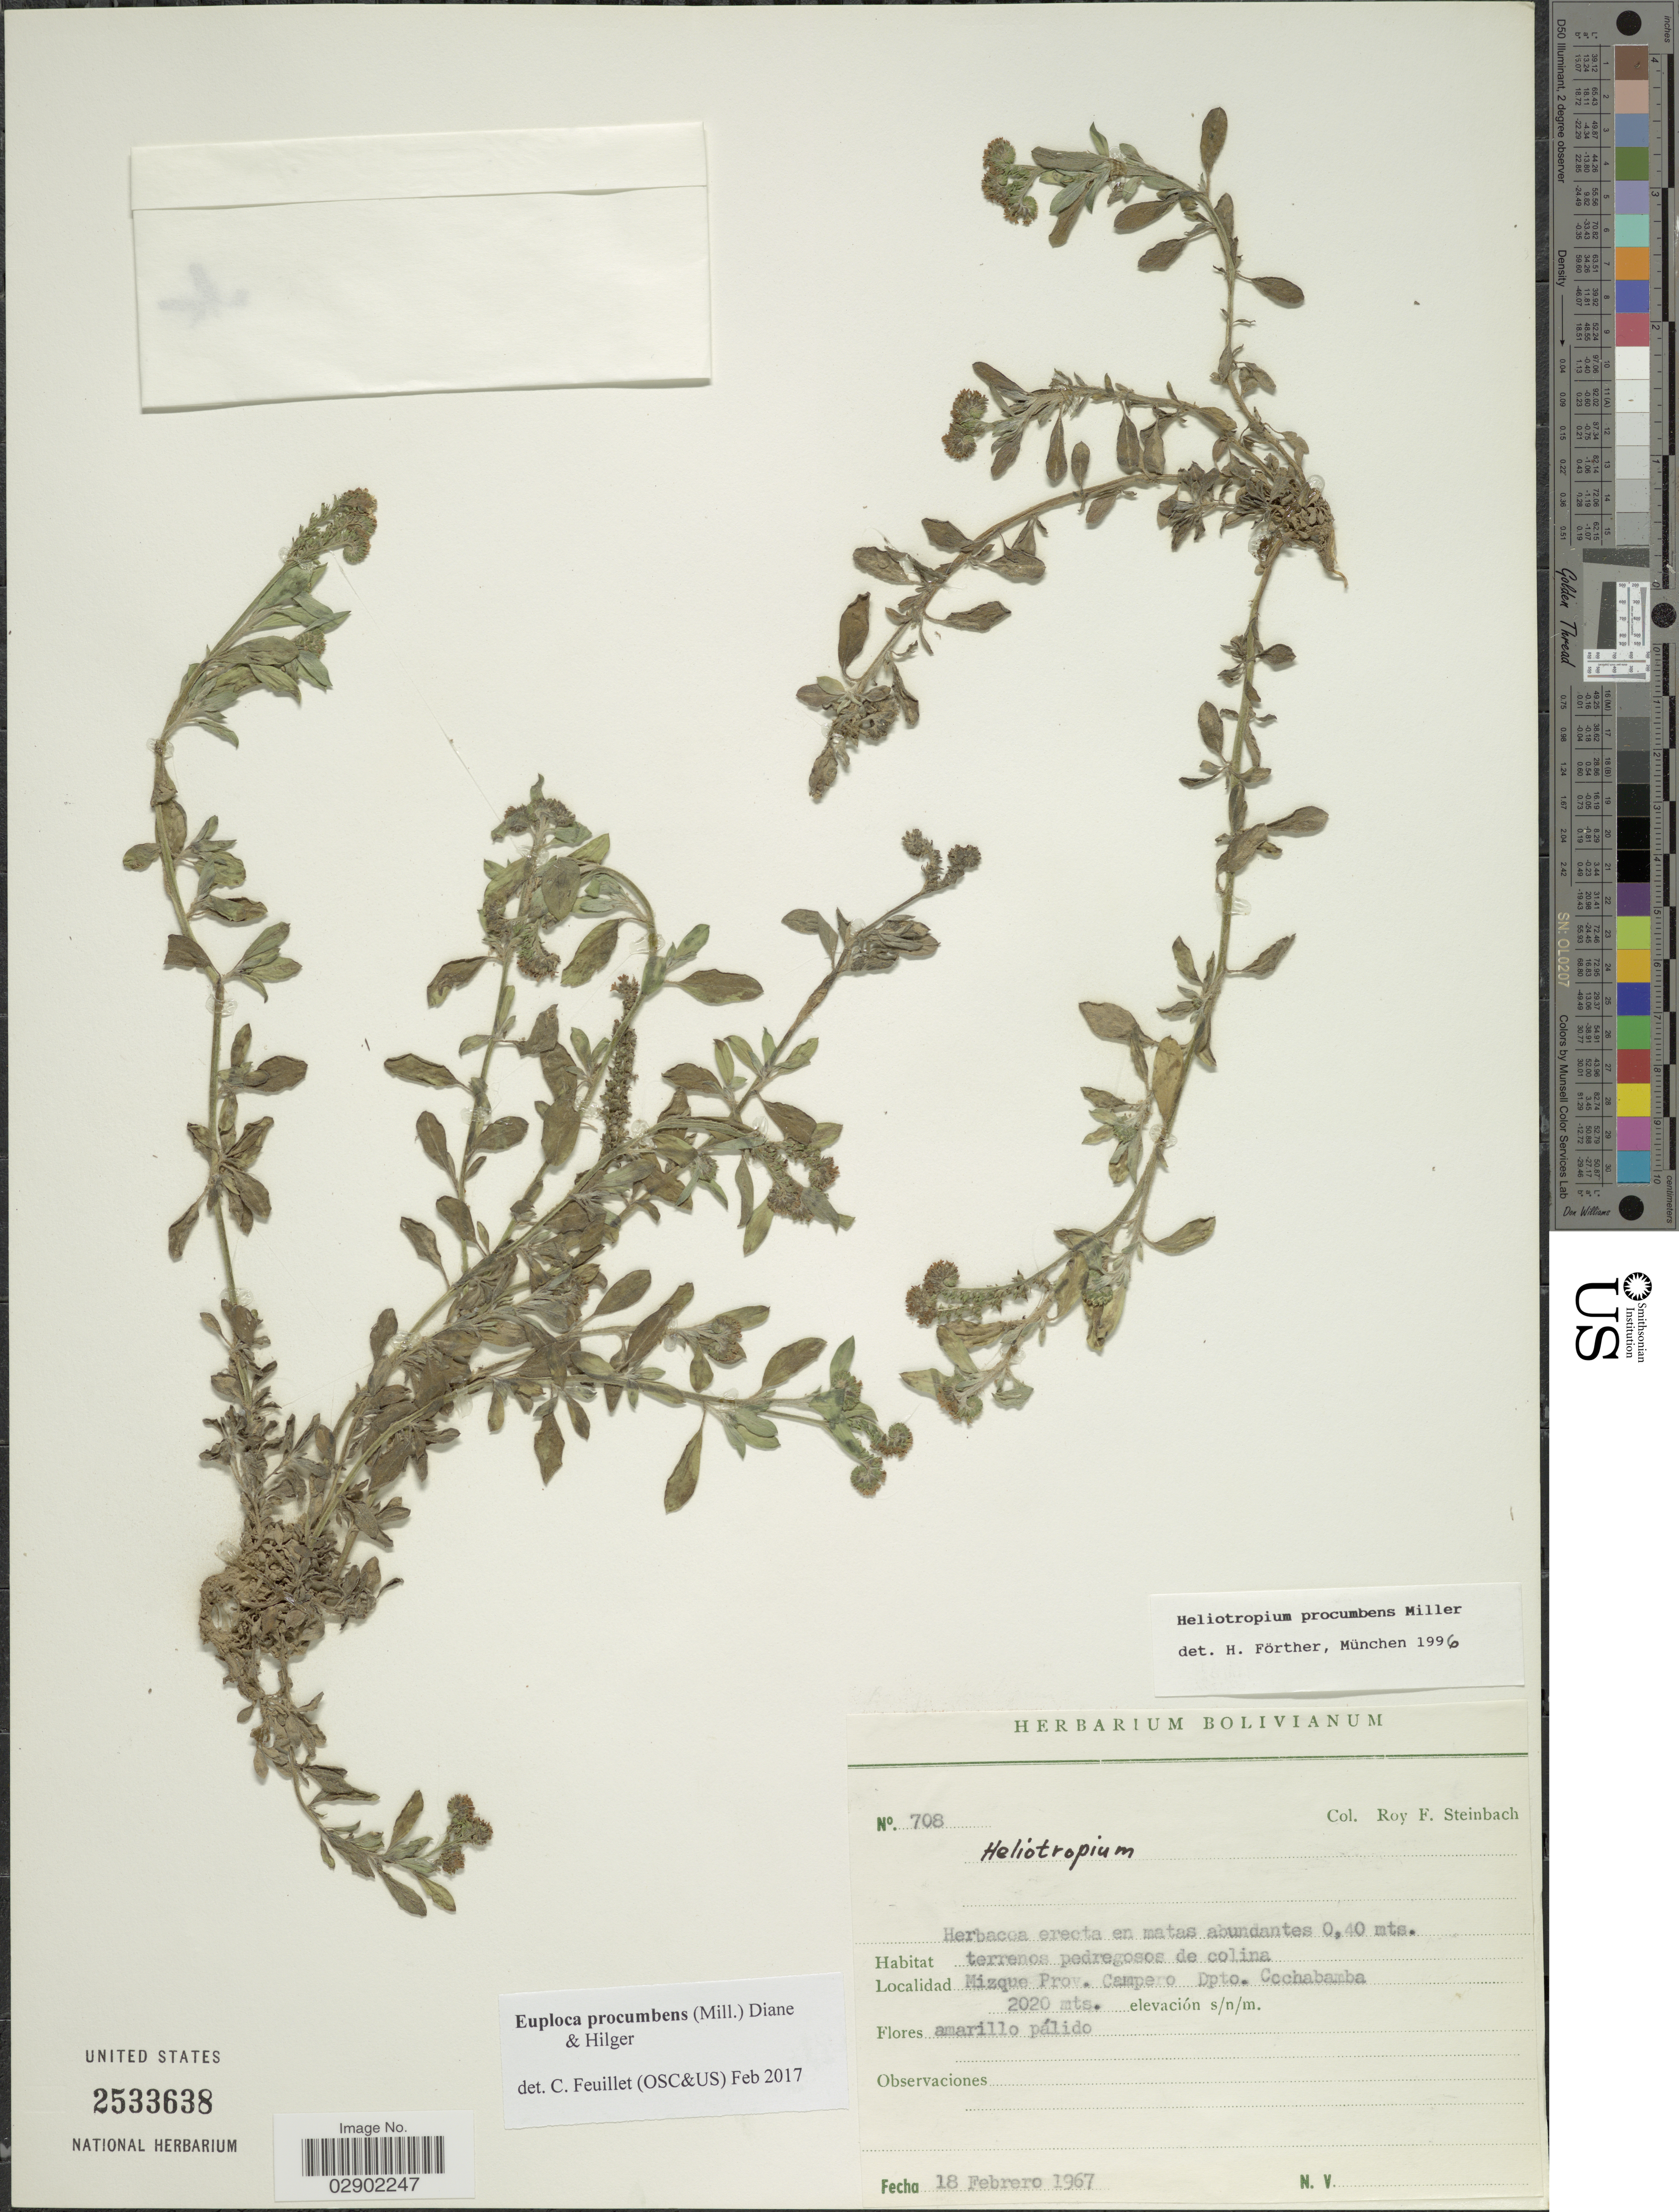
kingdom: Plantae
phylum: Tracheophyta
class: Magnoliopsida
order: Boraginales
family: Heliotropiaceae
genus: Euploca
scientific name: Euploca procumbens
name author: (Mill.) Diane & Hilger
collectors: R. F. Steinbach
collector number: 708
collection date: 1967-02-18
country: Bolivia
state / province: Cochabamba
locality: Mizque Prov. Campero Dpto. Cochabamba.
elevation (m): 2020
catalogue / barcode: US 2533638